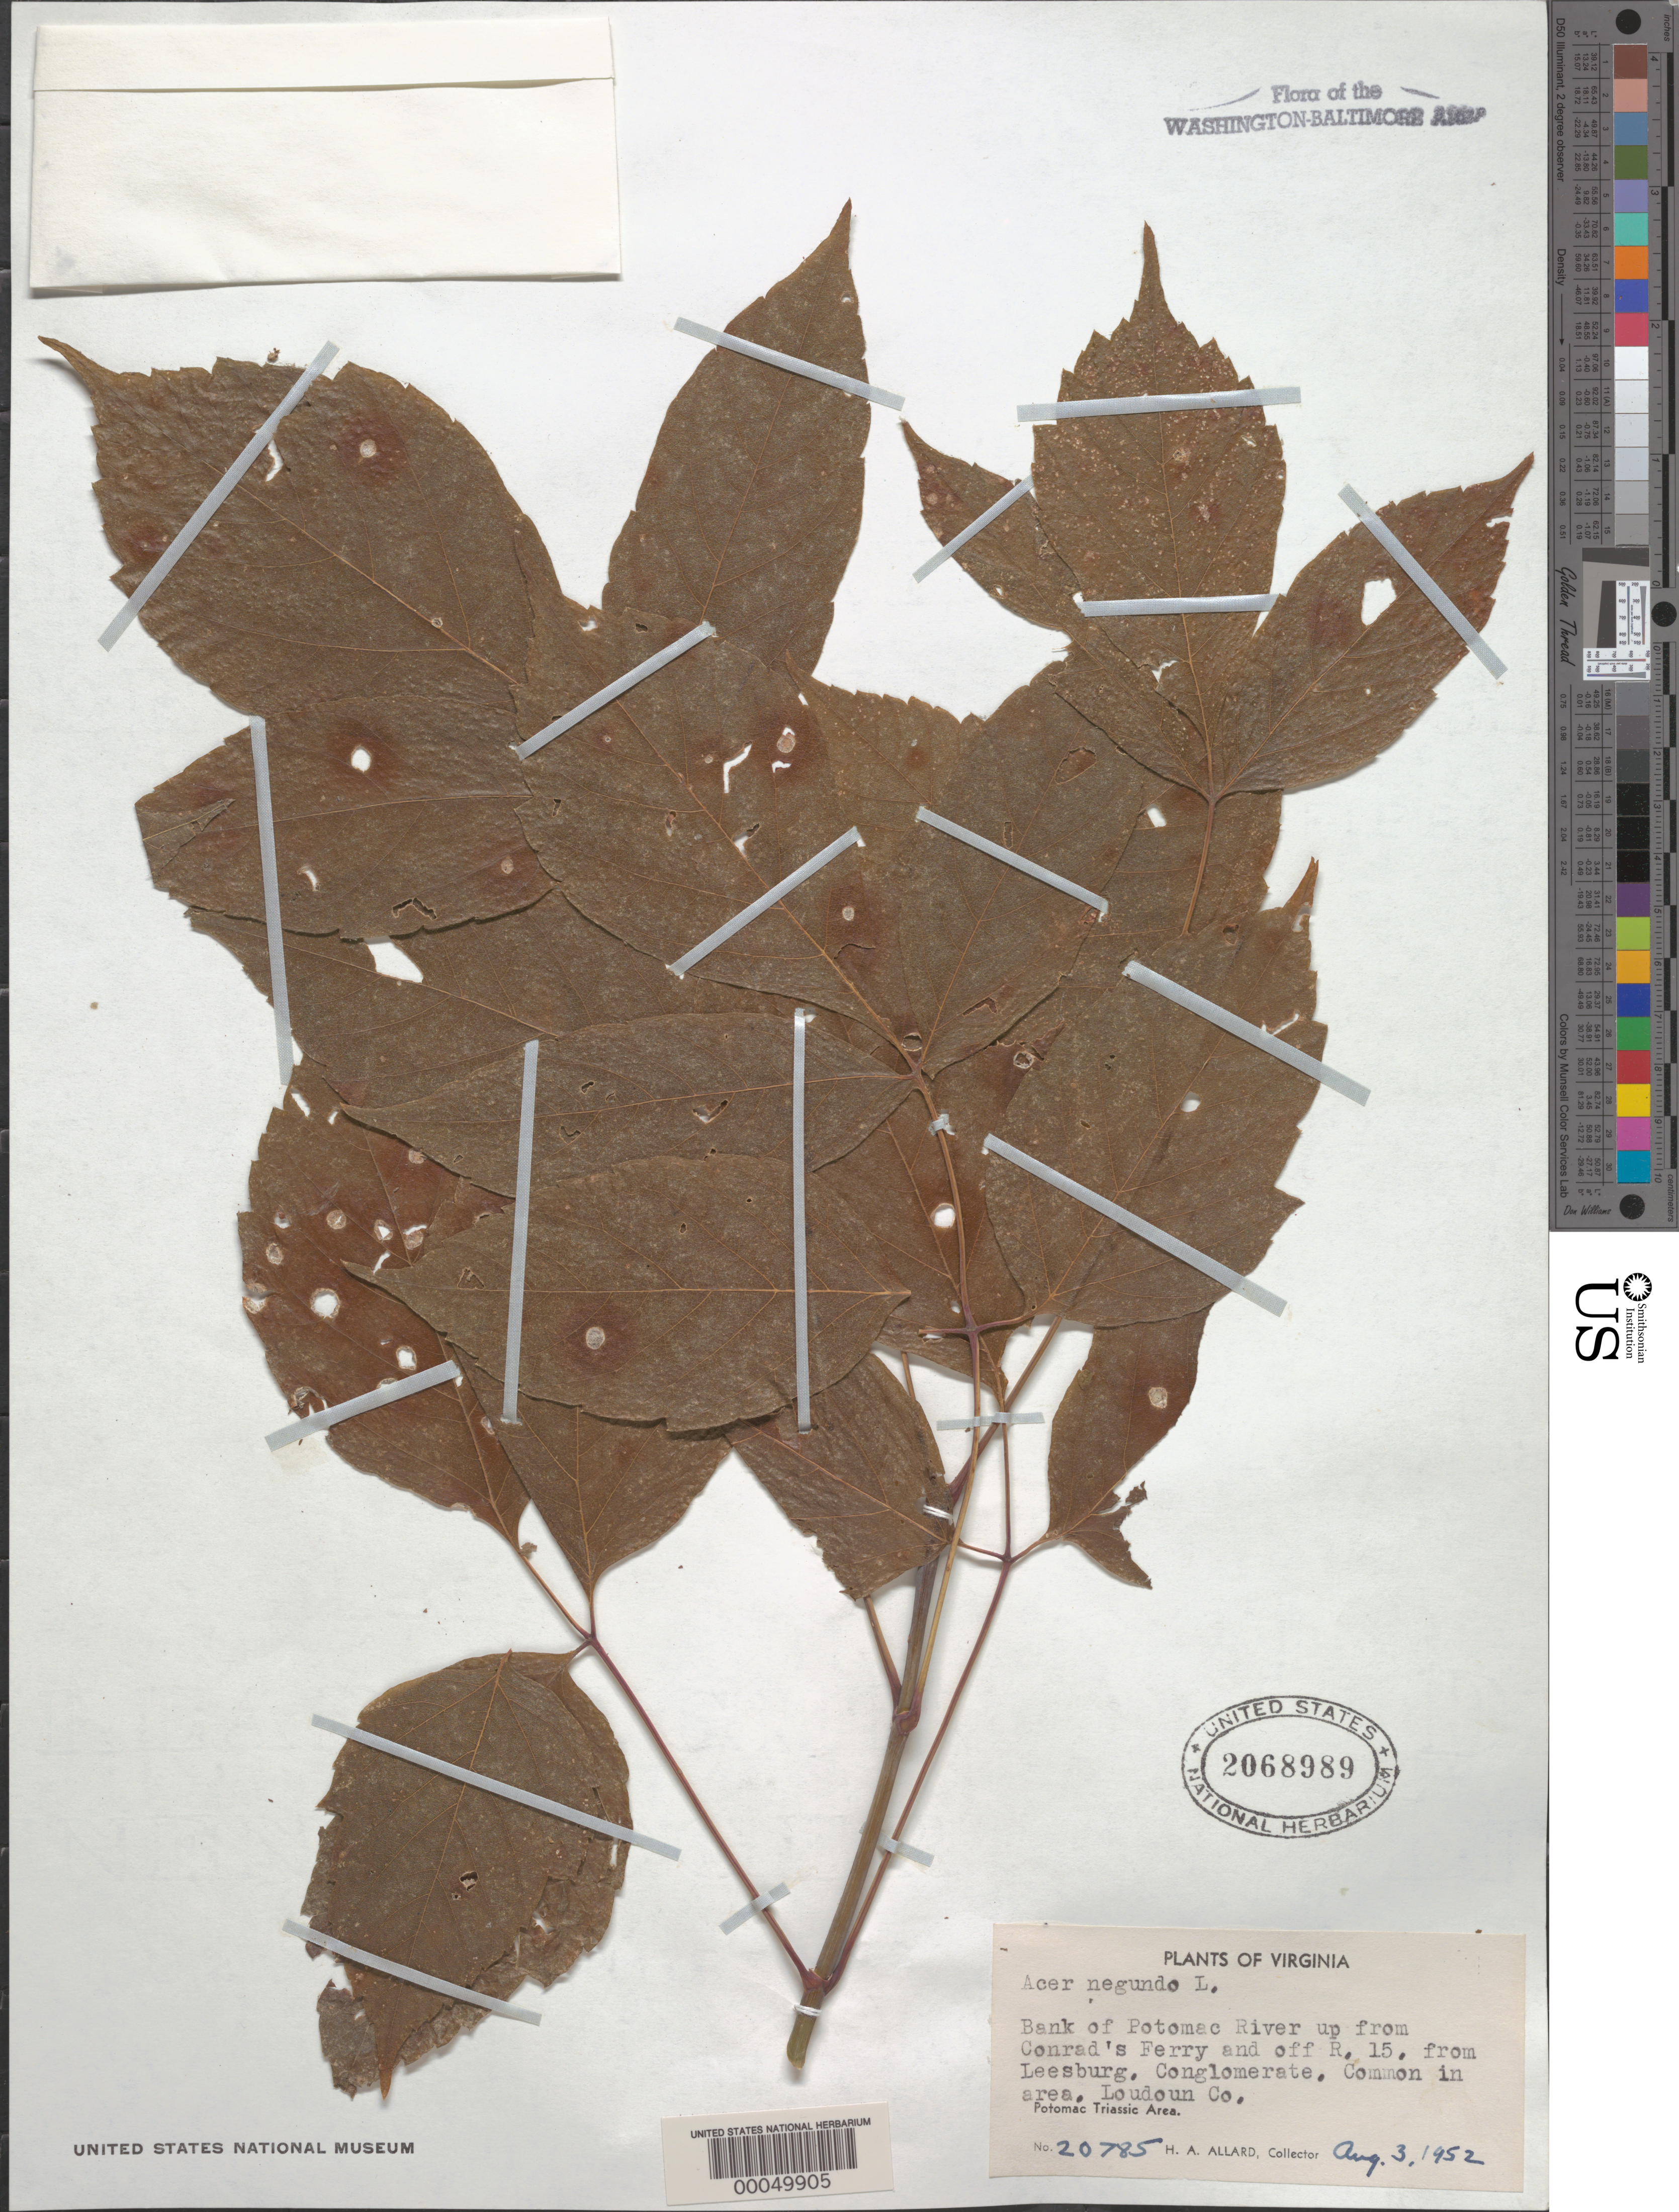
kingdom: Plantae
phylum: Tracheophyta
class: Magnoliopsida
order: Sapindales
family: Sapindaceae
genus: Acer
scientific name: Acer negundo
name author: L.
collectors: H. A. Allard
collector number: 20785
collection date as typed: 03 Aug 1952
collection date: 1952-08-03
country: United States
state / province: Virginia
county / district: Loudoun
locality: Potomac River upstream from Conrads Ferry off Route 15. C. & O. Canal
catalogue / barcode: US 2068989